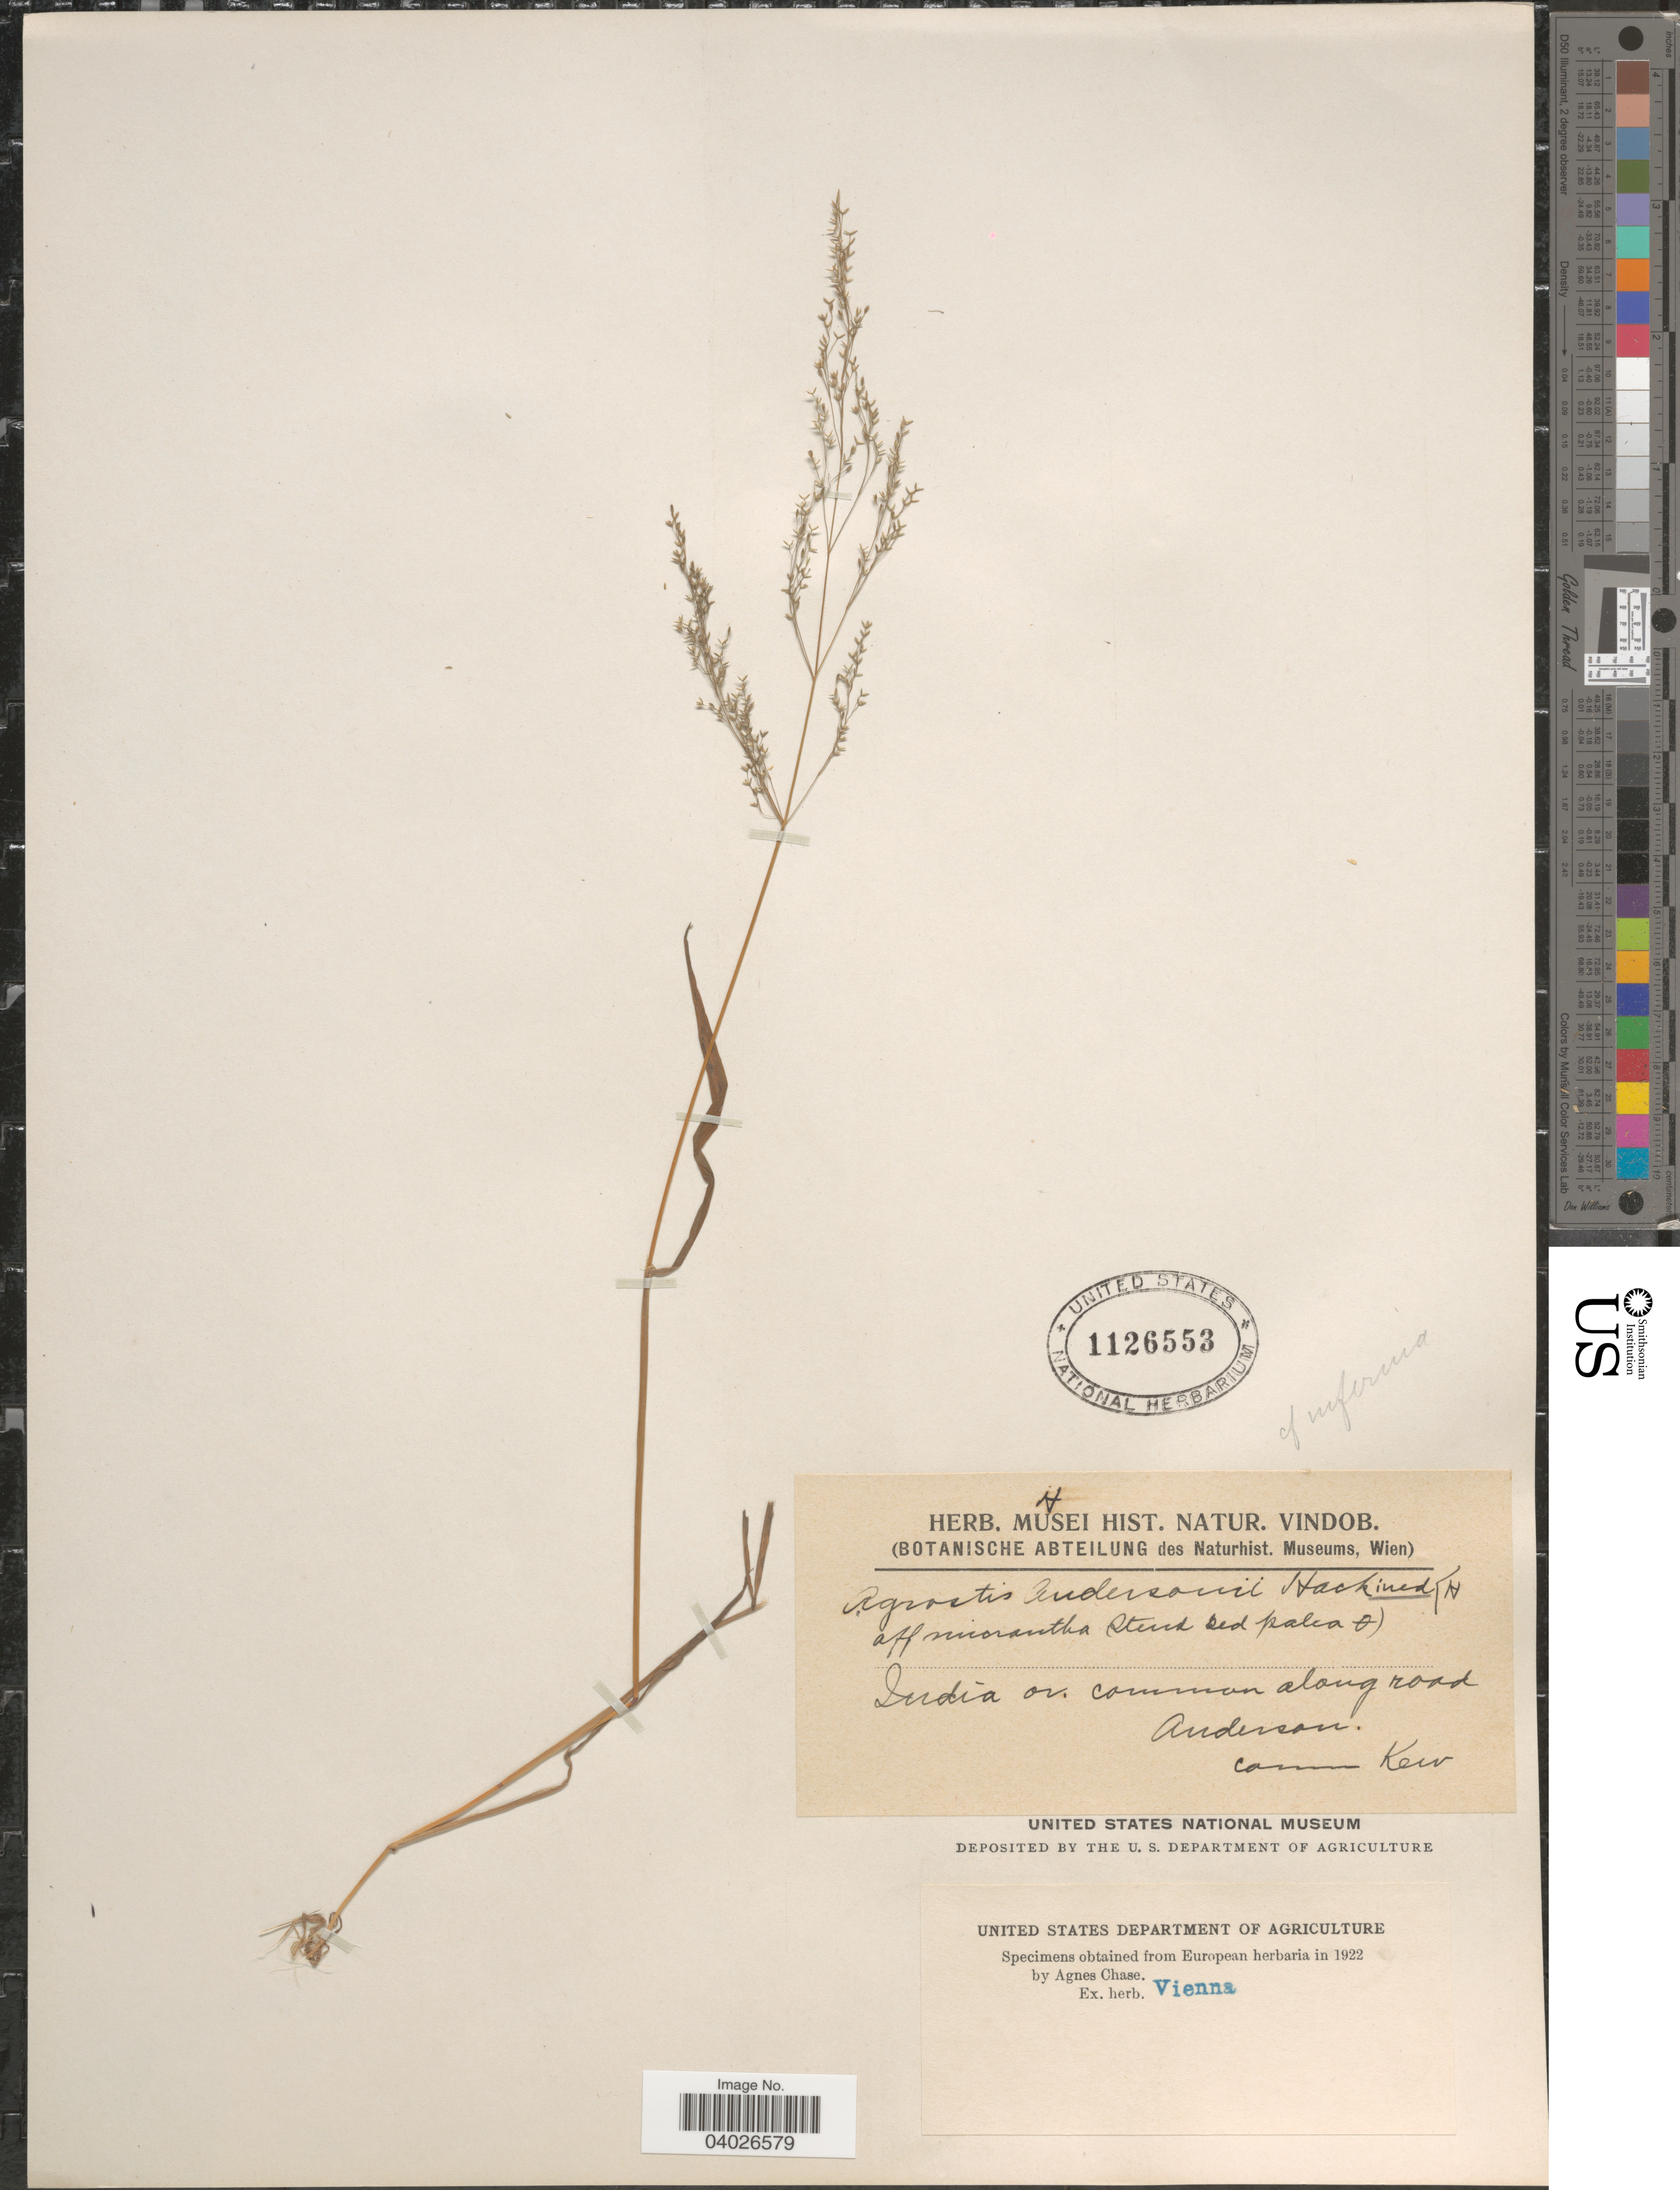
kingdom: Plantae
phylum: Tracheophyta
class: Liliopsida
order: Poales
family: Poaceae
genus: Agrostis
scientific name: Agrostis sp.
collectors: ex herb. Musei Hist. Natur. Vindob.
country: India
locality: India or. common along road Anderson.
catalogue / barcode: US 1126553